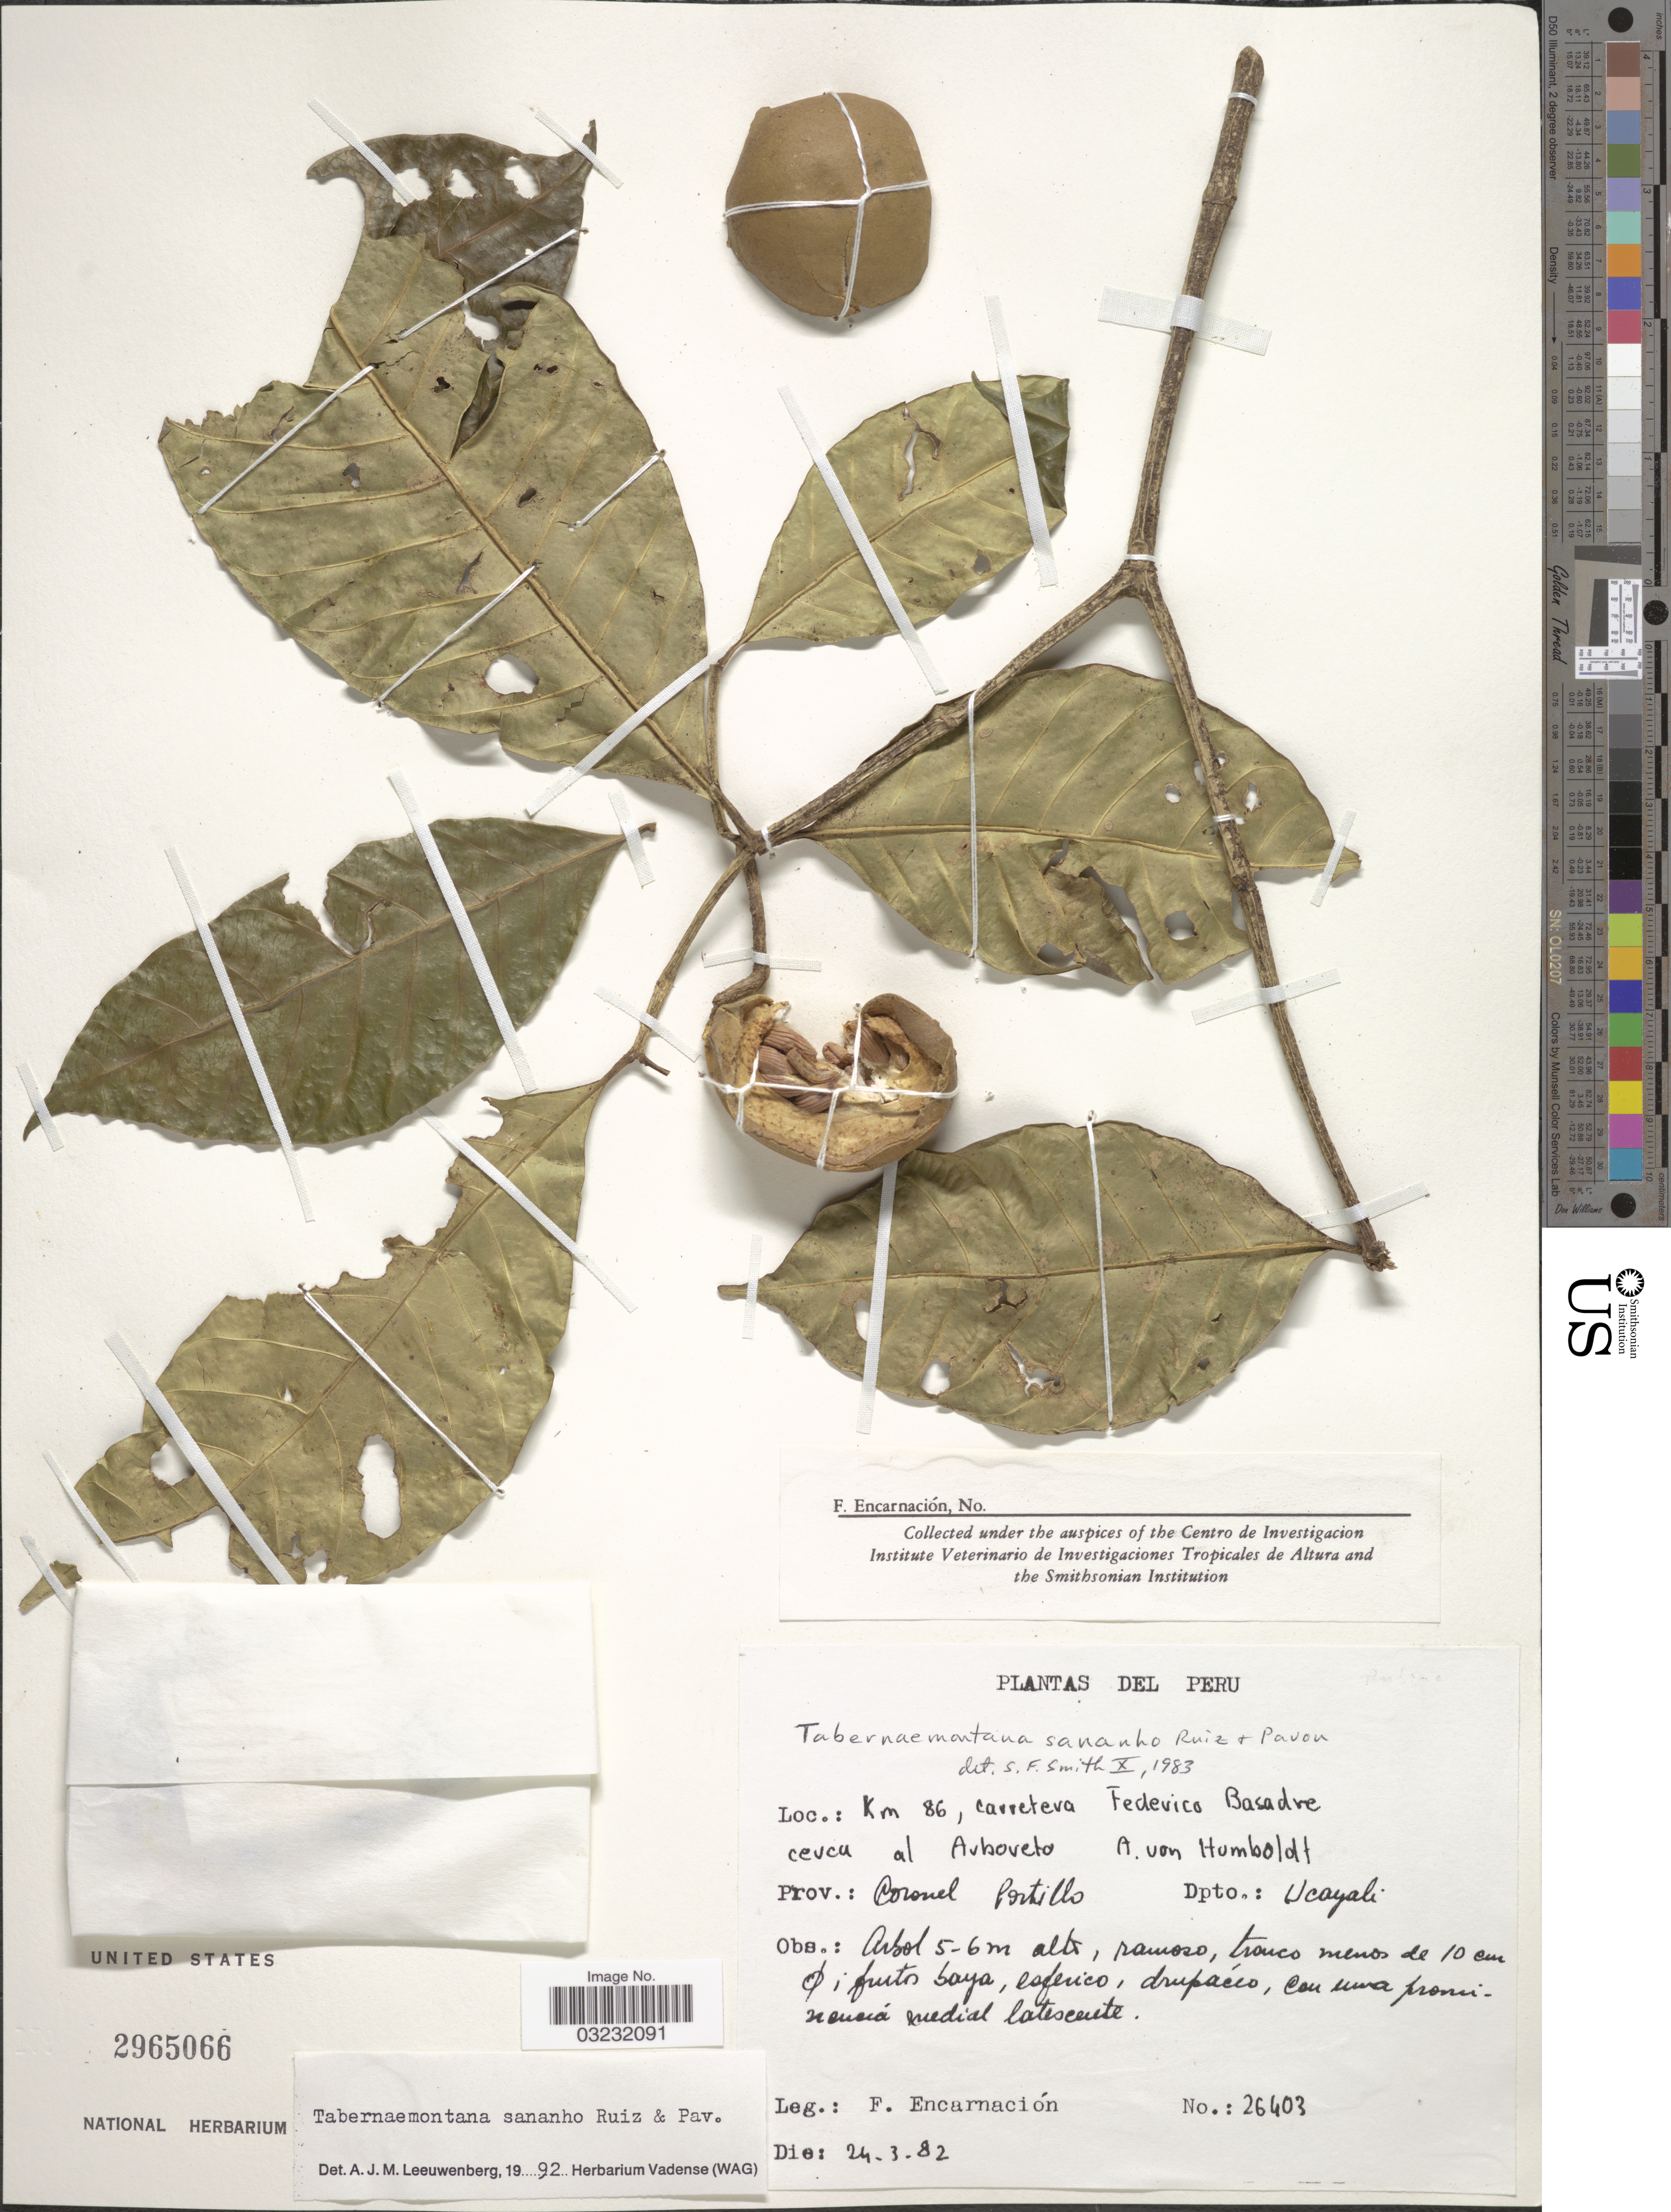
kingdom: Plantae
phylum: Tracheophyta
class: Magnoliopsida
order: Gentianales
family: Apocynaceae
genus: Tabernaemontana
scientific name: Tabernaemontana sananho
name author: Ruiz & Pav.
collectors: F. Encarnación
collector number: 26403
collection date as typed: Transcribed d/m/y: 24/3/82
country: Peru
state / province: Ucayali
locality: Km 86, carretera Federico Basadre cerca al Arboreto. A. von Humboldt. Prov.: Coronel Portillo. Dpto.: Ucayali.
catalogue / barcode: US 2965066